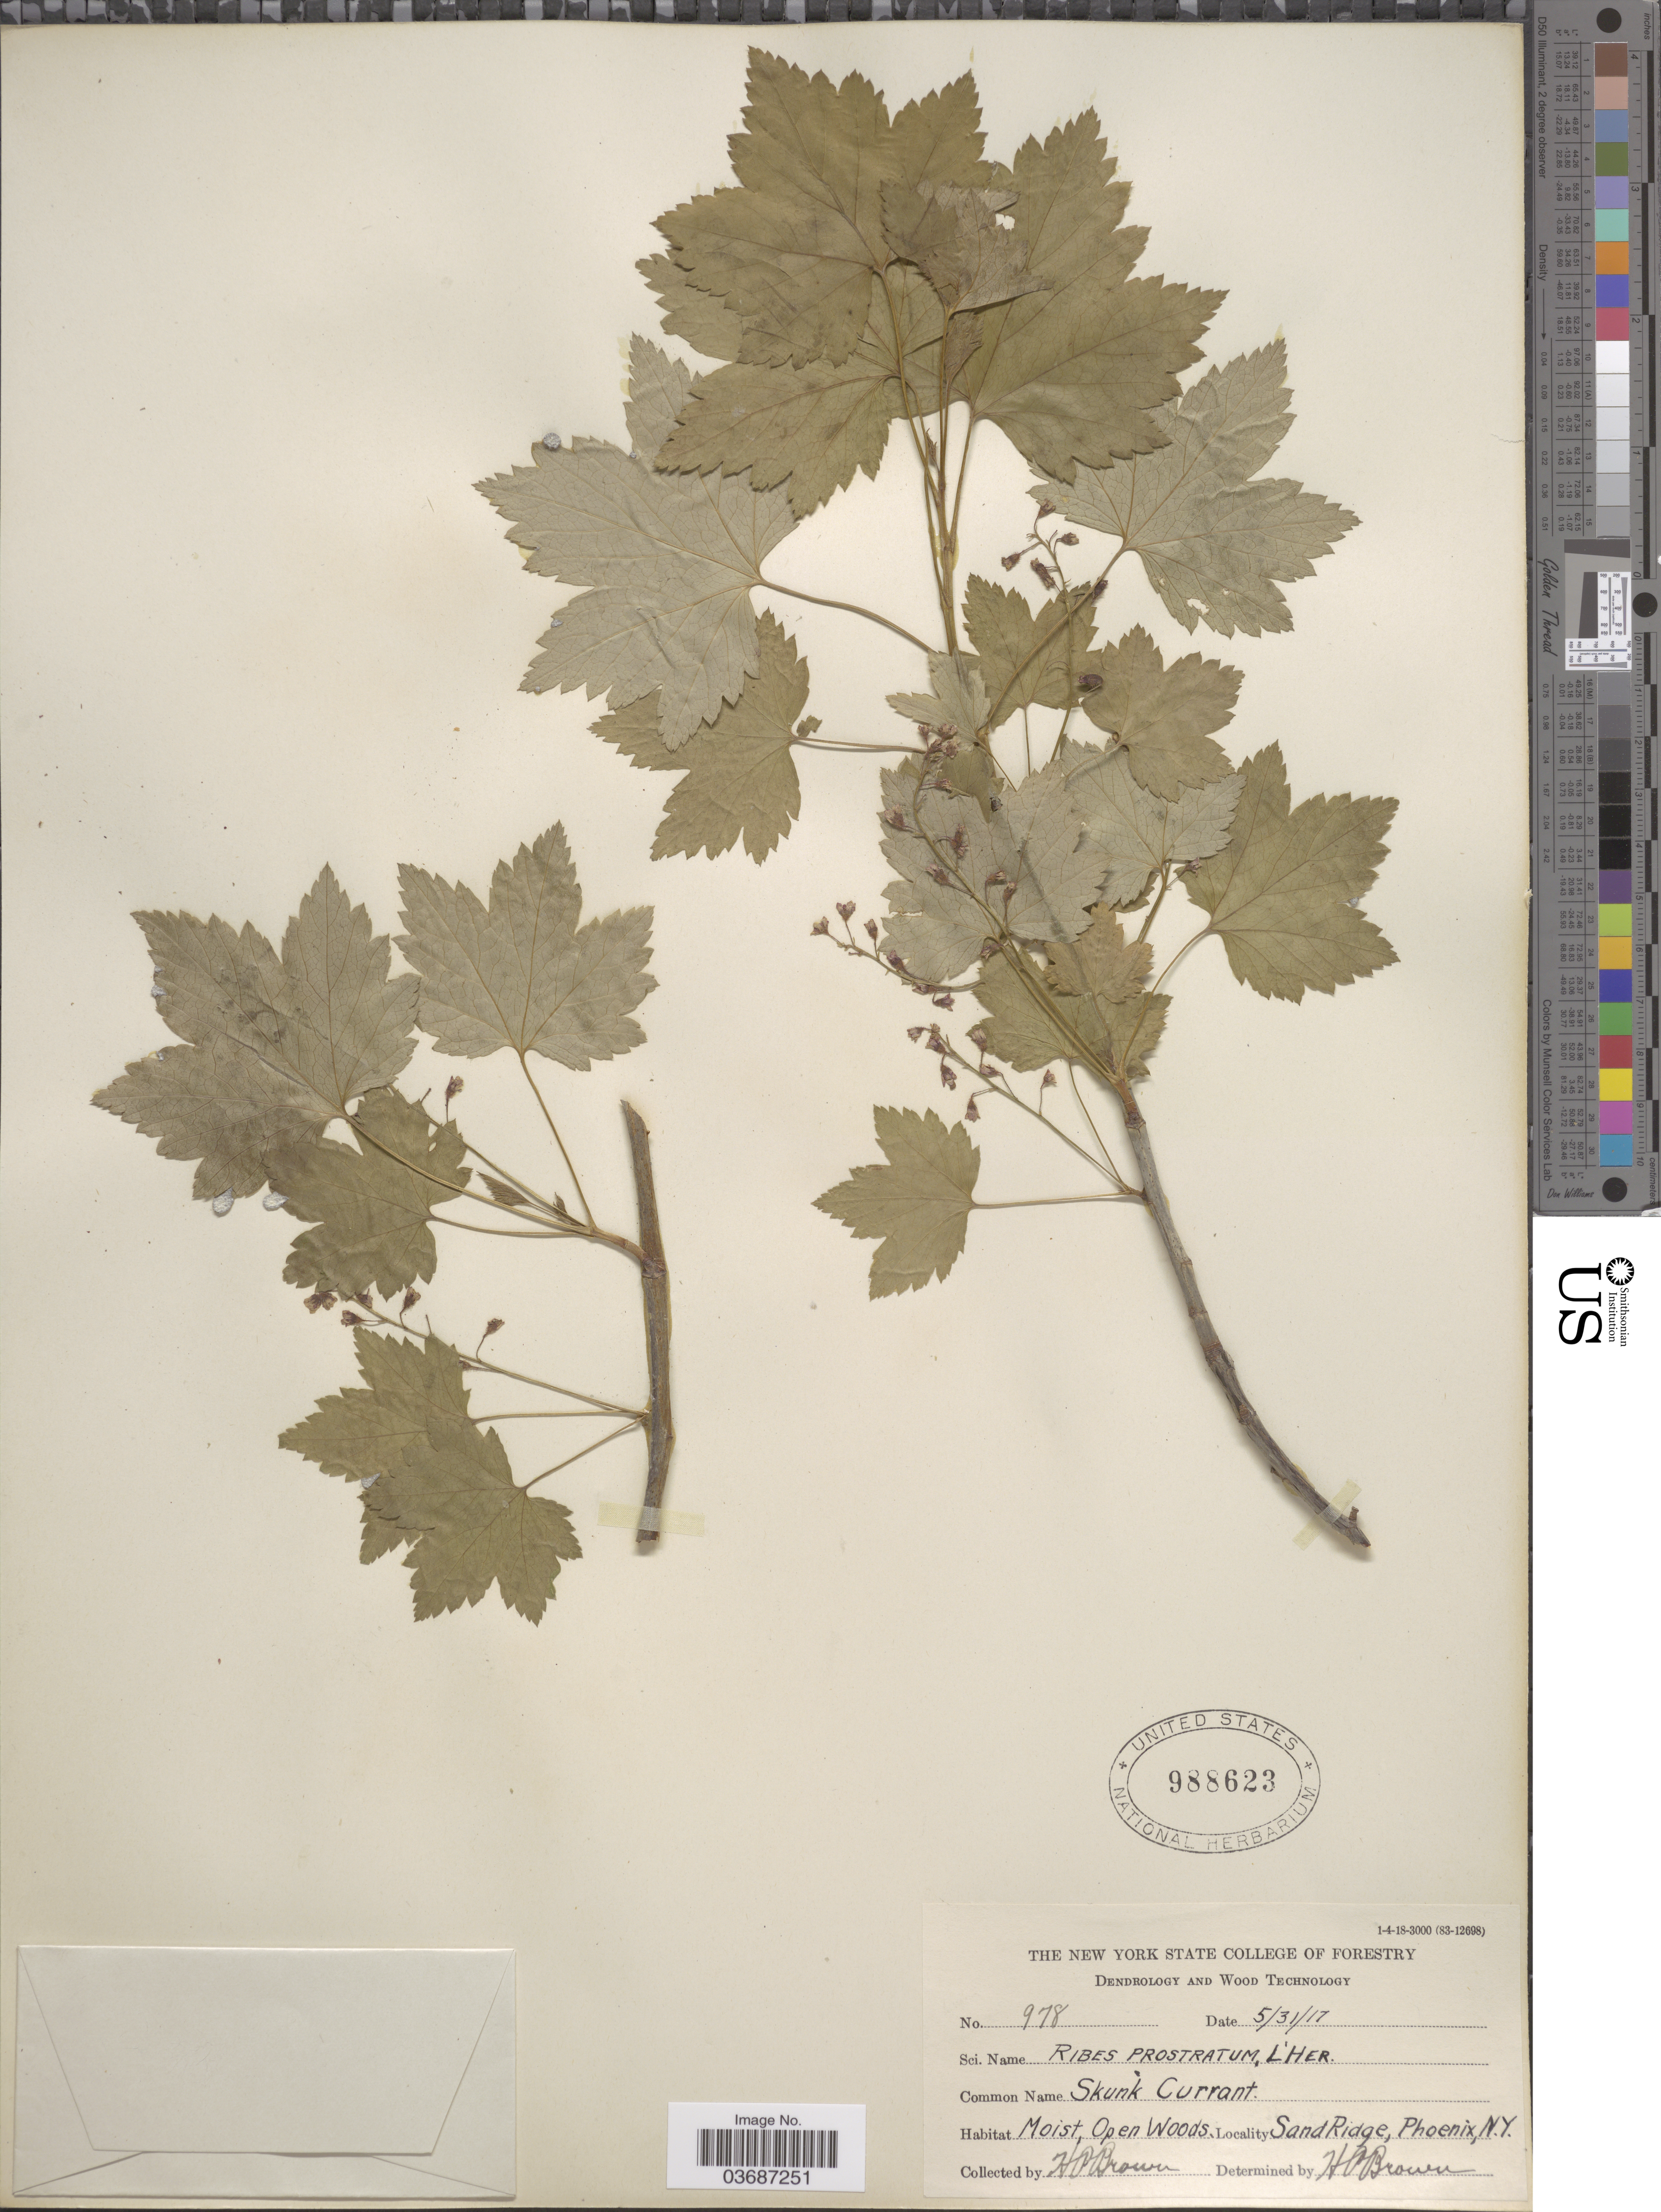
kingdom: Plantae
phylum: Tracheophyta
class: Magnoliopsida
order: Saxifragales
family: Grossulariaceae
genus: Ribes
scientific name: Ribes glandulosum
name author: Ruiz & Pav.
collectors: H. P. Brown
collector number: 978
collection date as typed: Transcribed d/m/y: 31/5/17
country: United States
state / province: New York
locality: Moist, open woods, Sand Ridge, Phoenix.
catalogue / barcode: US 988623